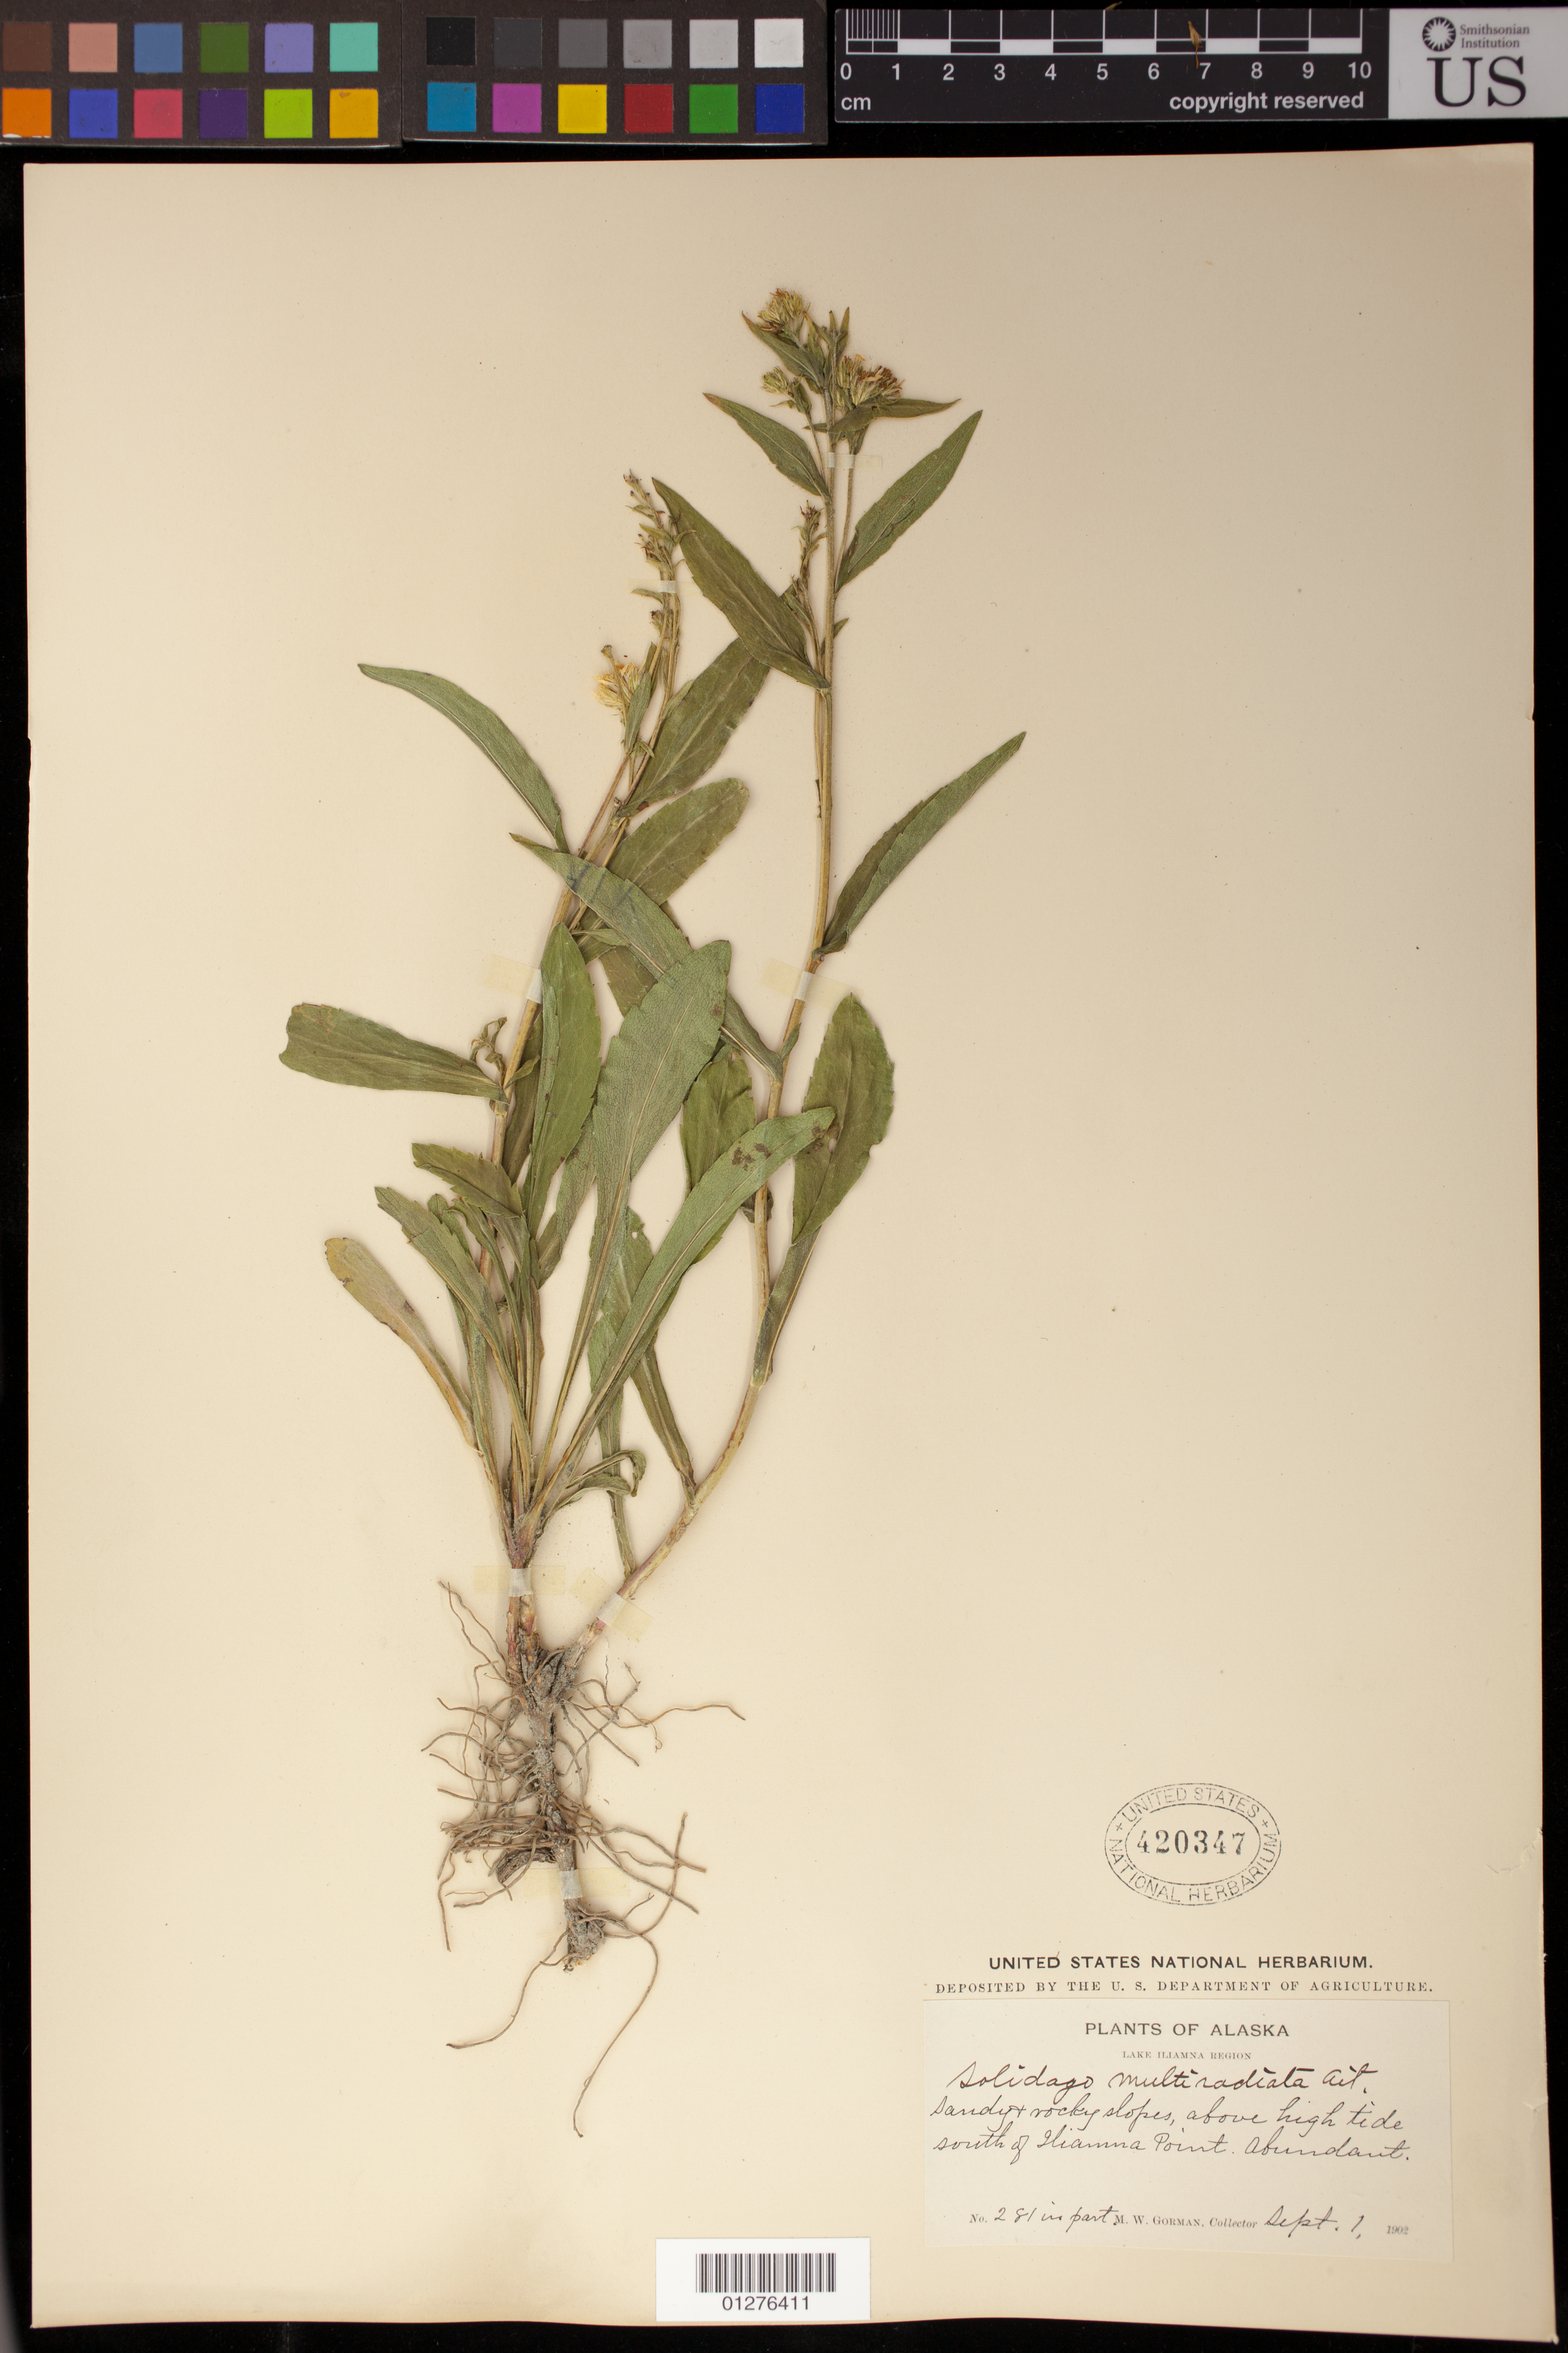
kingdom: Plantae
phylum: Tracheophyta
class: Magnoliopsida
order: Asterales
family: Asteraceae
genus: Solidago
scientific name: Solidago multiradiata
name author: Aiton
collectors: M. W. Gorman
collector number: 281 in part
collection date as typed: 01 Sep 1902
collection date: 1902-09-01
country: United States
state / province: Alaska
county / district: Lake And Peninsula Borough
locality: South of Iliamna Point.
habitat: Sandy + rocky slopes.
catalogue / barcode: US 420347